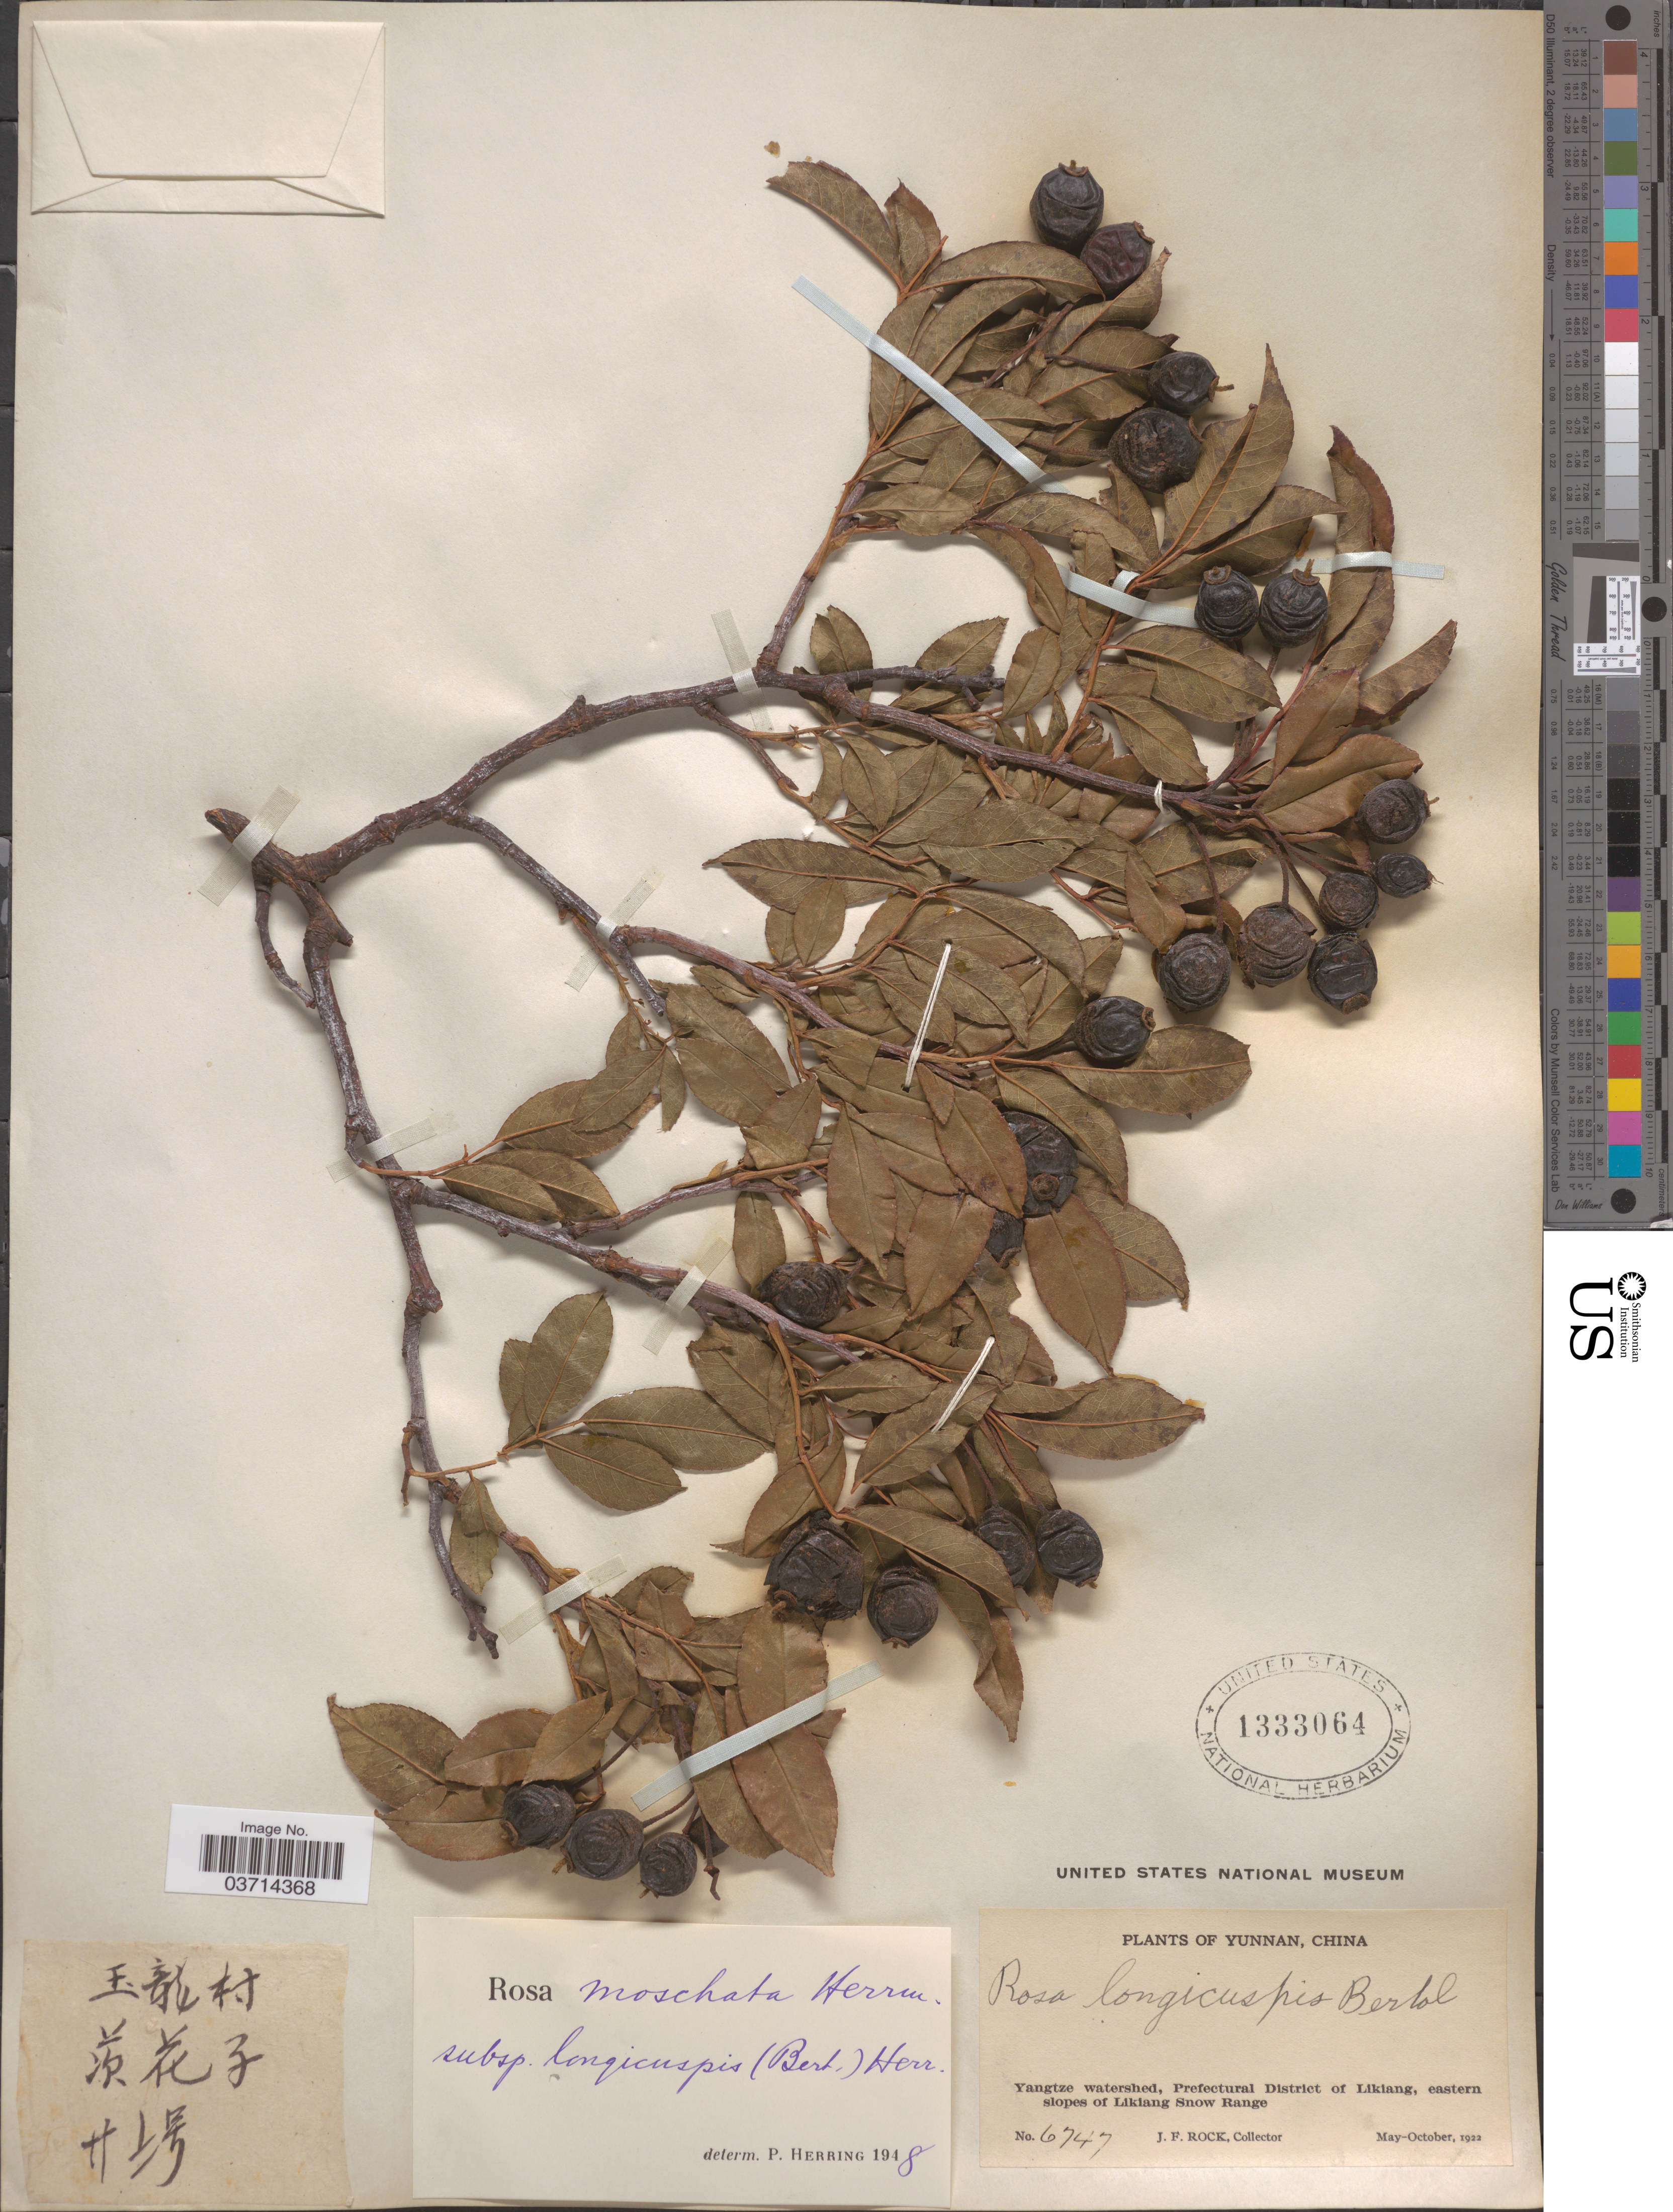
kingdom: Plantae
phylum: Tracheophyta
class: Magnoliopsida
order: Rosales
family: Rosaceae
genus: Rosa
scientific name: Rosa moschata subsp. longicuspis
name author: (Bertol.) Cardot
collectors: J. Rock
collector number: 6747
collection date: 1922-05/1922-10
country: China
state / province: Yunnan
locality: Yangtze watershed, Prefectural District of Likiang, eastern slopes of Likiang Snow Range.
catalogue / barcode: US 1333064